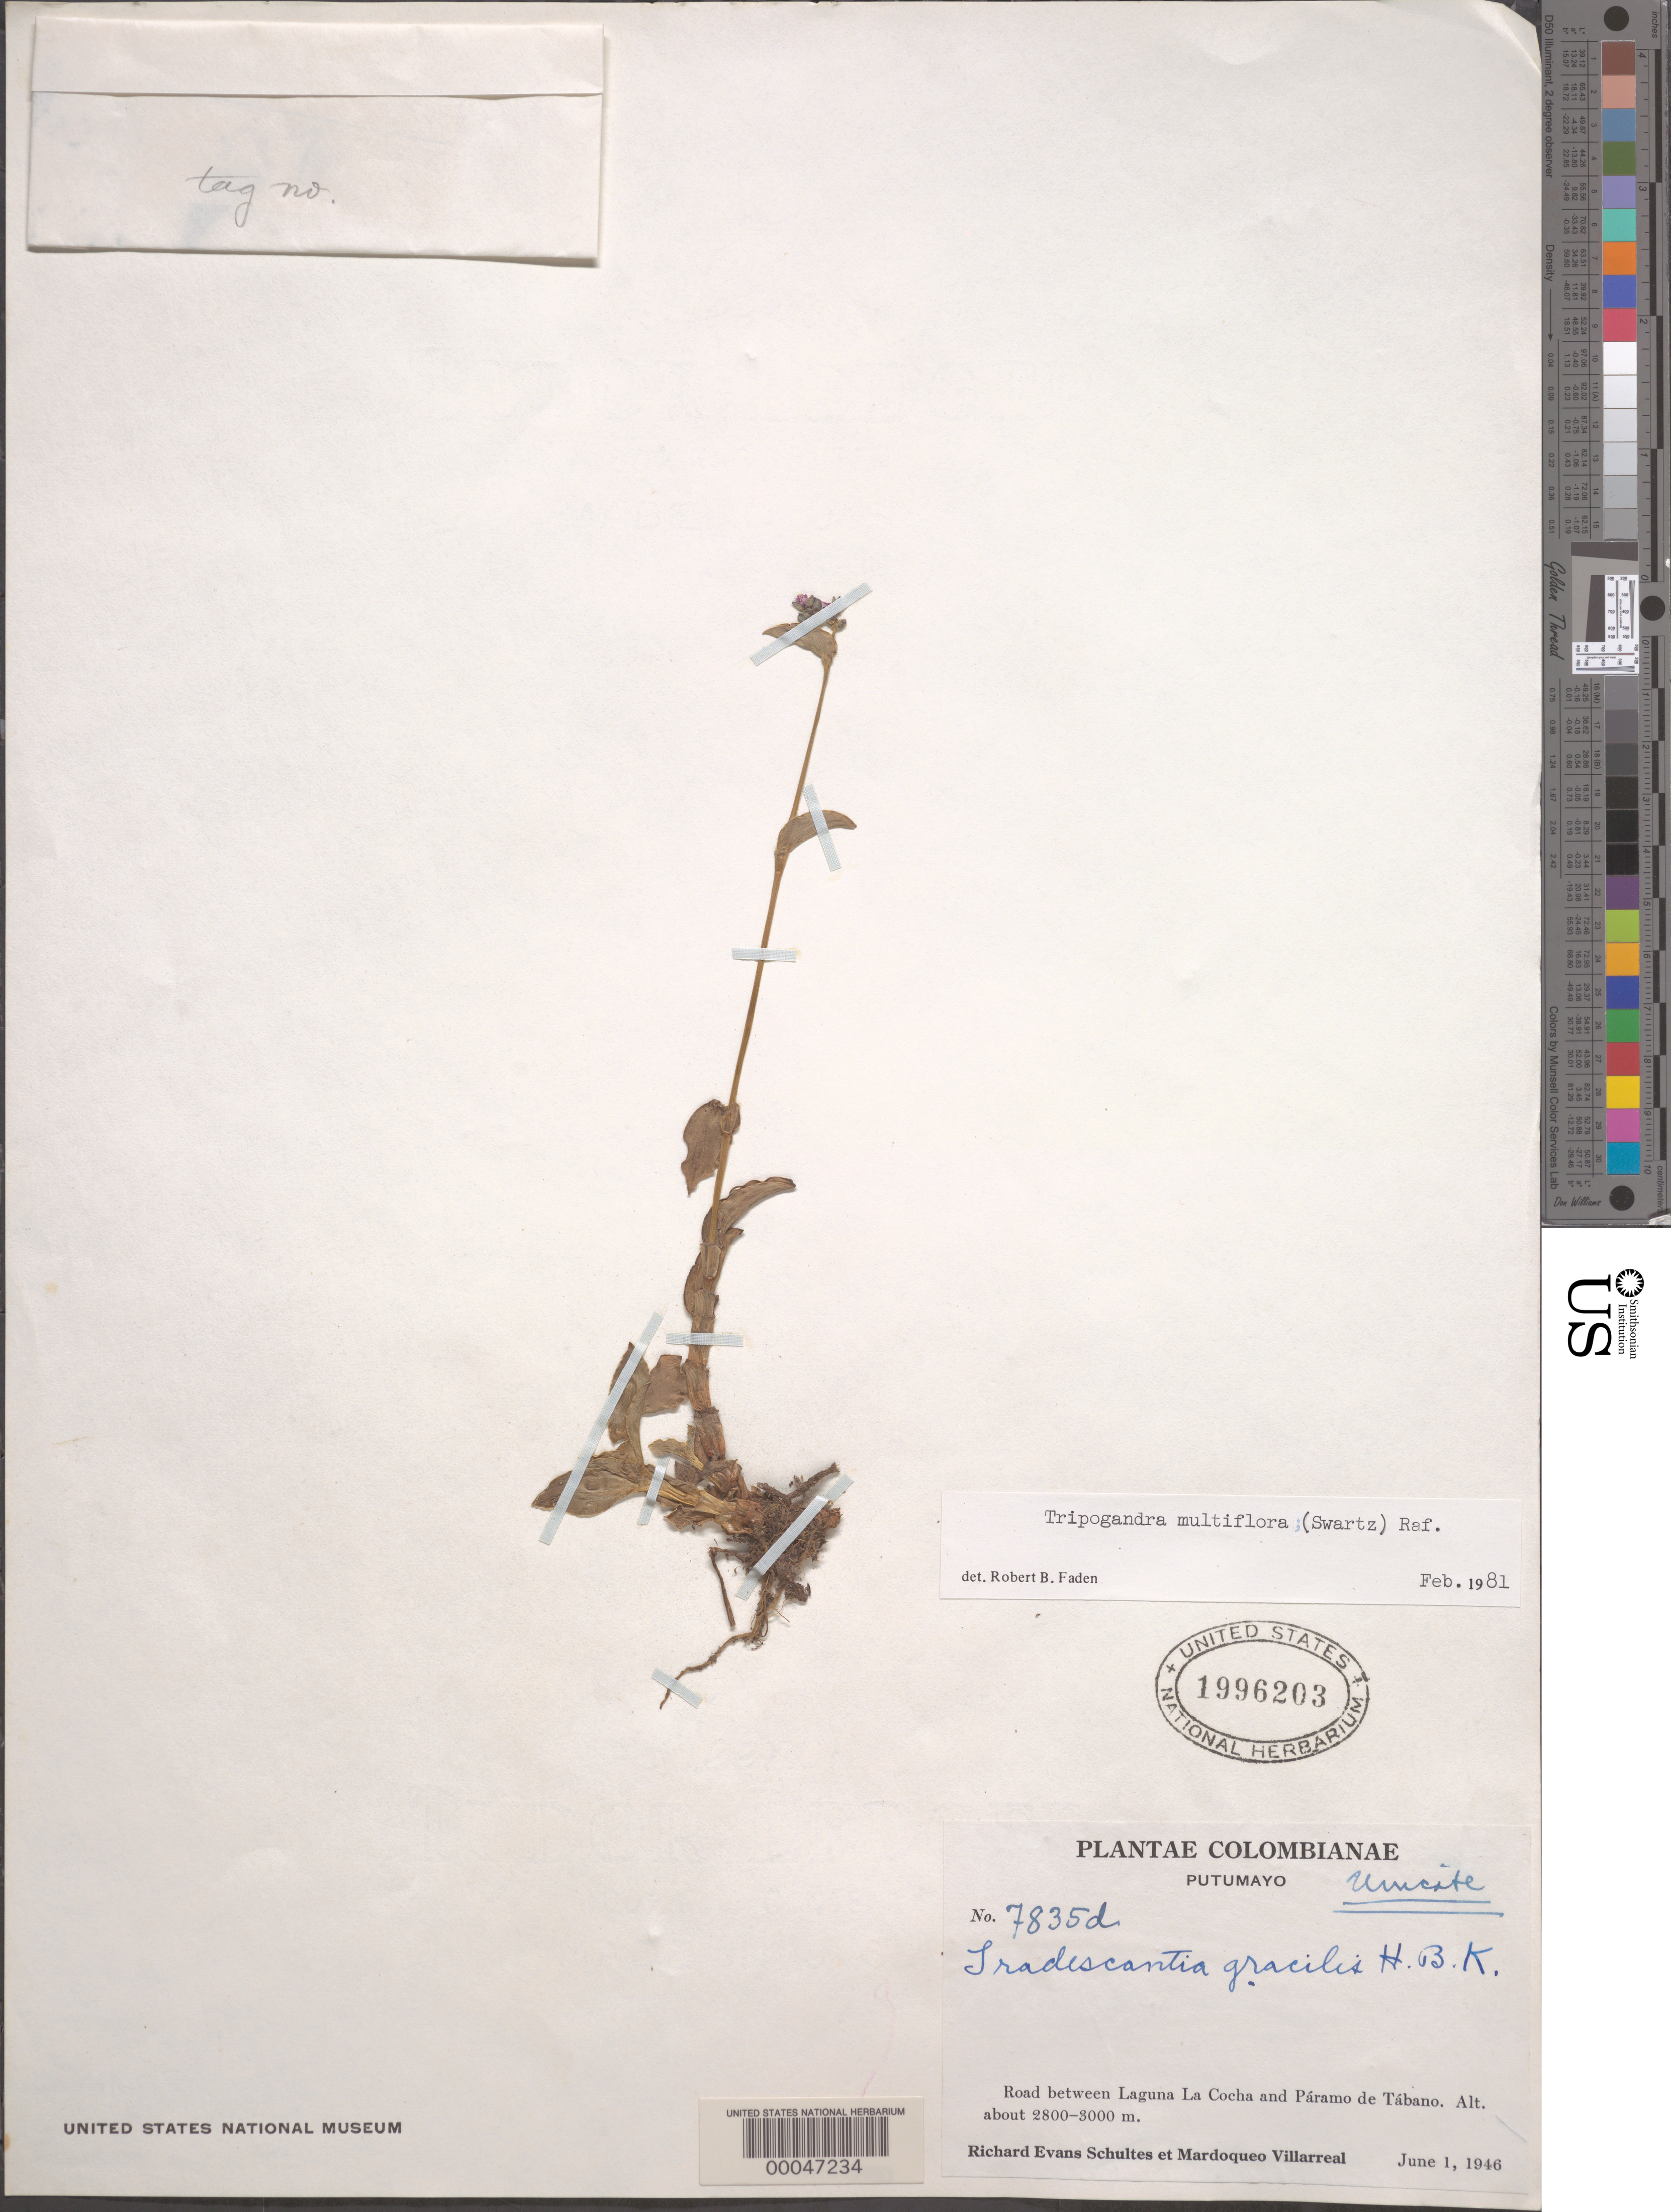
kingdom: Plantae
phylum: Tracheophyta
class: Liliopsida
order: Commelinales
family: Commelinaceae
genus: Tripogandra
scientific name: Tripogandra multiflora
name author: (Sw.) Raf.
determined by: Faden, Robert B., (US), Smithsonian Institution - National Museum of Natural History (UNITED STATES)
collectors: R. E. Schultes & M. Villarreal V.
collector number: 7835d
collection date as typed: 01 Jun 1946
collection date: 1946-06-01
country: Colombia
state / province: Putumayo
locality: Between Laguna la Cocha and Paramo de Tabano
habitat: Roadside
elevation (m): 2800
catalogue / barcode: US 1996203